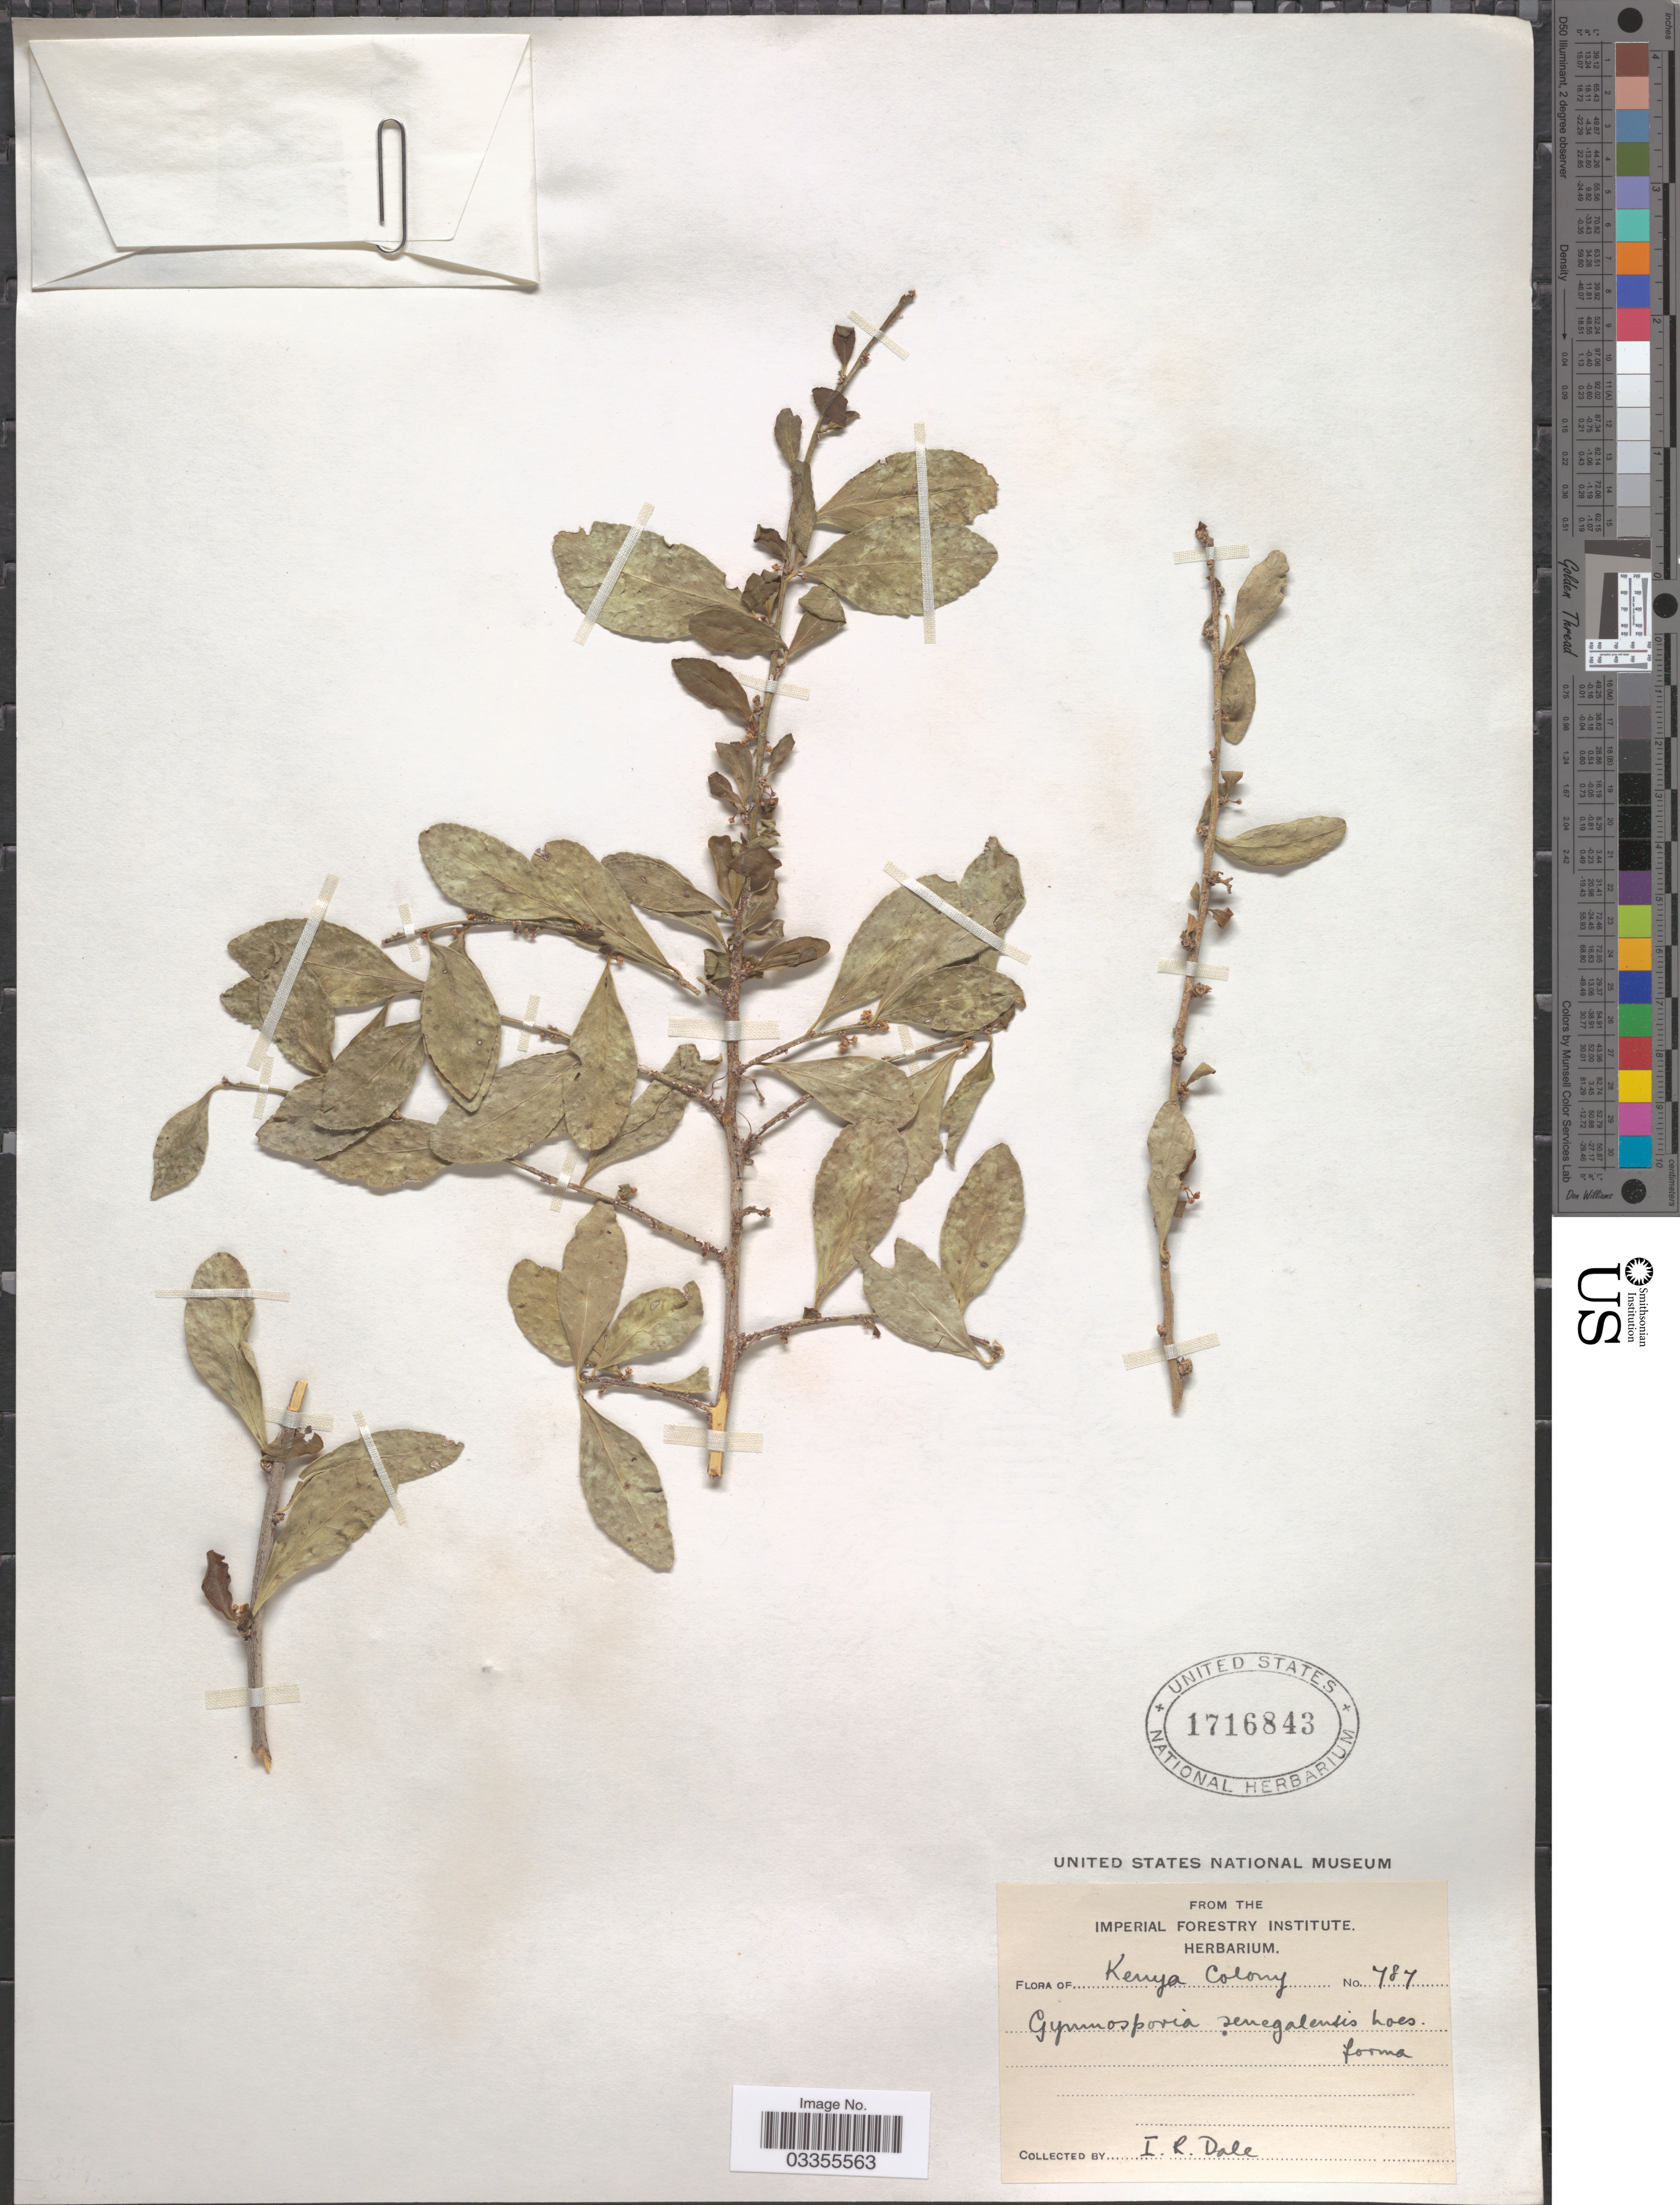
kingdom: Plantae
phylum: Tracheophyta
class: Magnoliopsida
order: Celastrales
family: Celastraceae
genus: Gymnosporia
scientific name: Gymnosporia senegalensis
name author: (Lam.) Loes.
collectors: I. Dale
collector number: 787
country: Kenya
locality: Kenya Colony.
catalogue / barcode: US 1716843